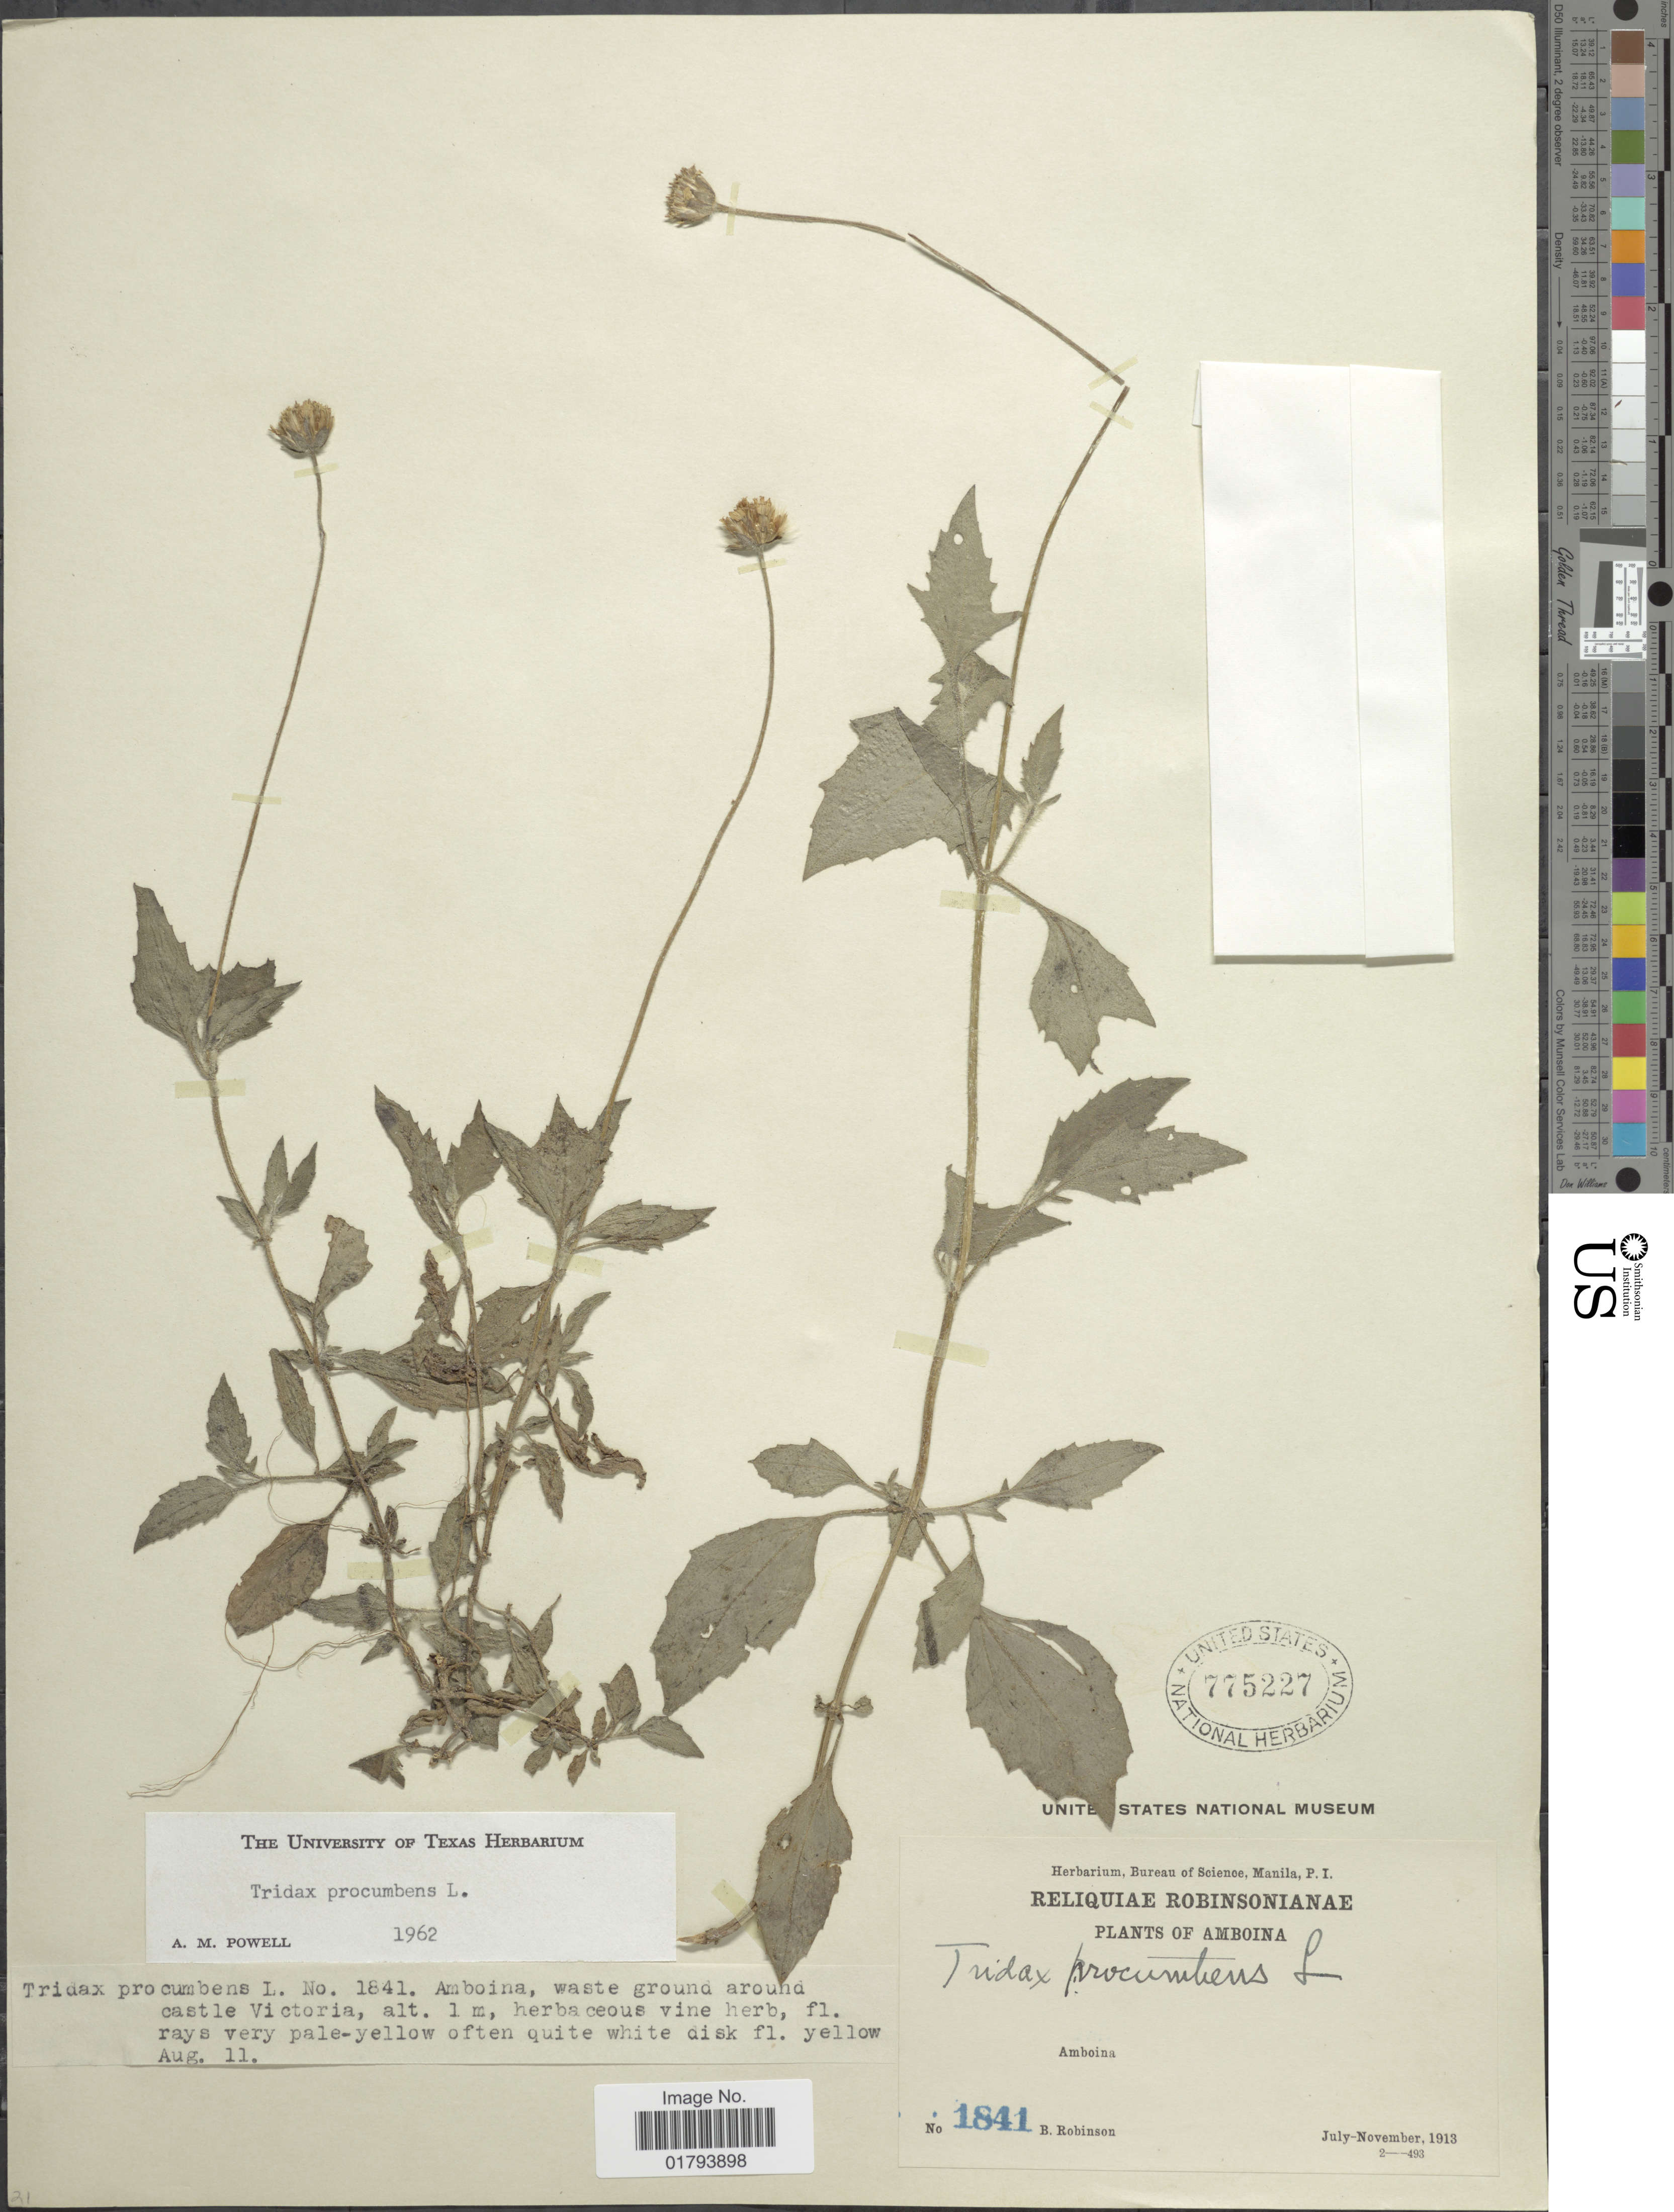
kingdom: Plantae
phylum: Tracheophyta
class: Magnoliopsida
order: Asterales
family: Asteraceae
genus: Tridax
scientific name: Tridax procumbens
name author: L.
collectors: B. Robinson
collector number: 1841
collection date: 1913-08-11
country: Indonesia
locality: Amboina, waste ground around castle Victoria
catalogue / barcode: US 775227